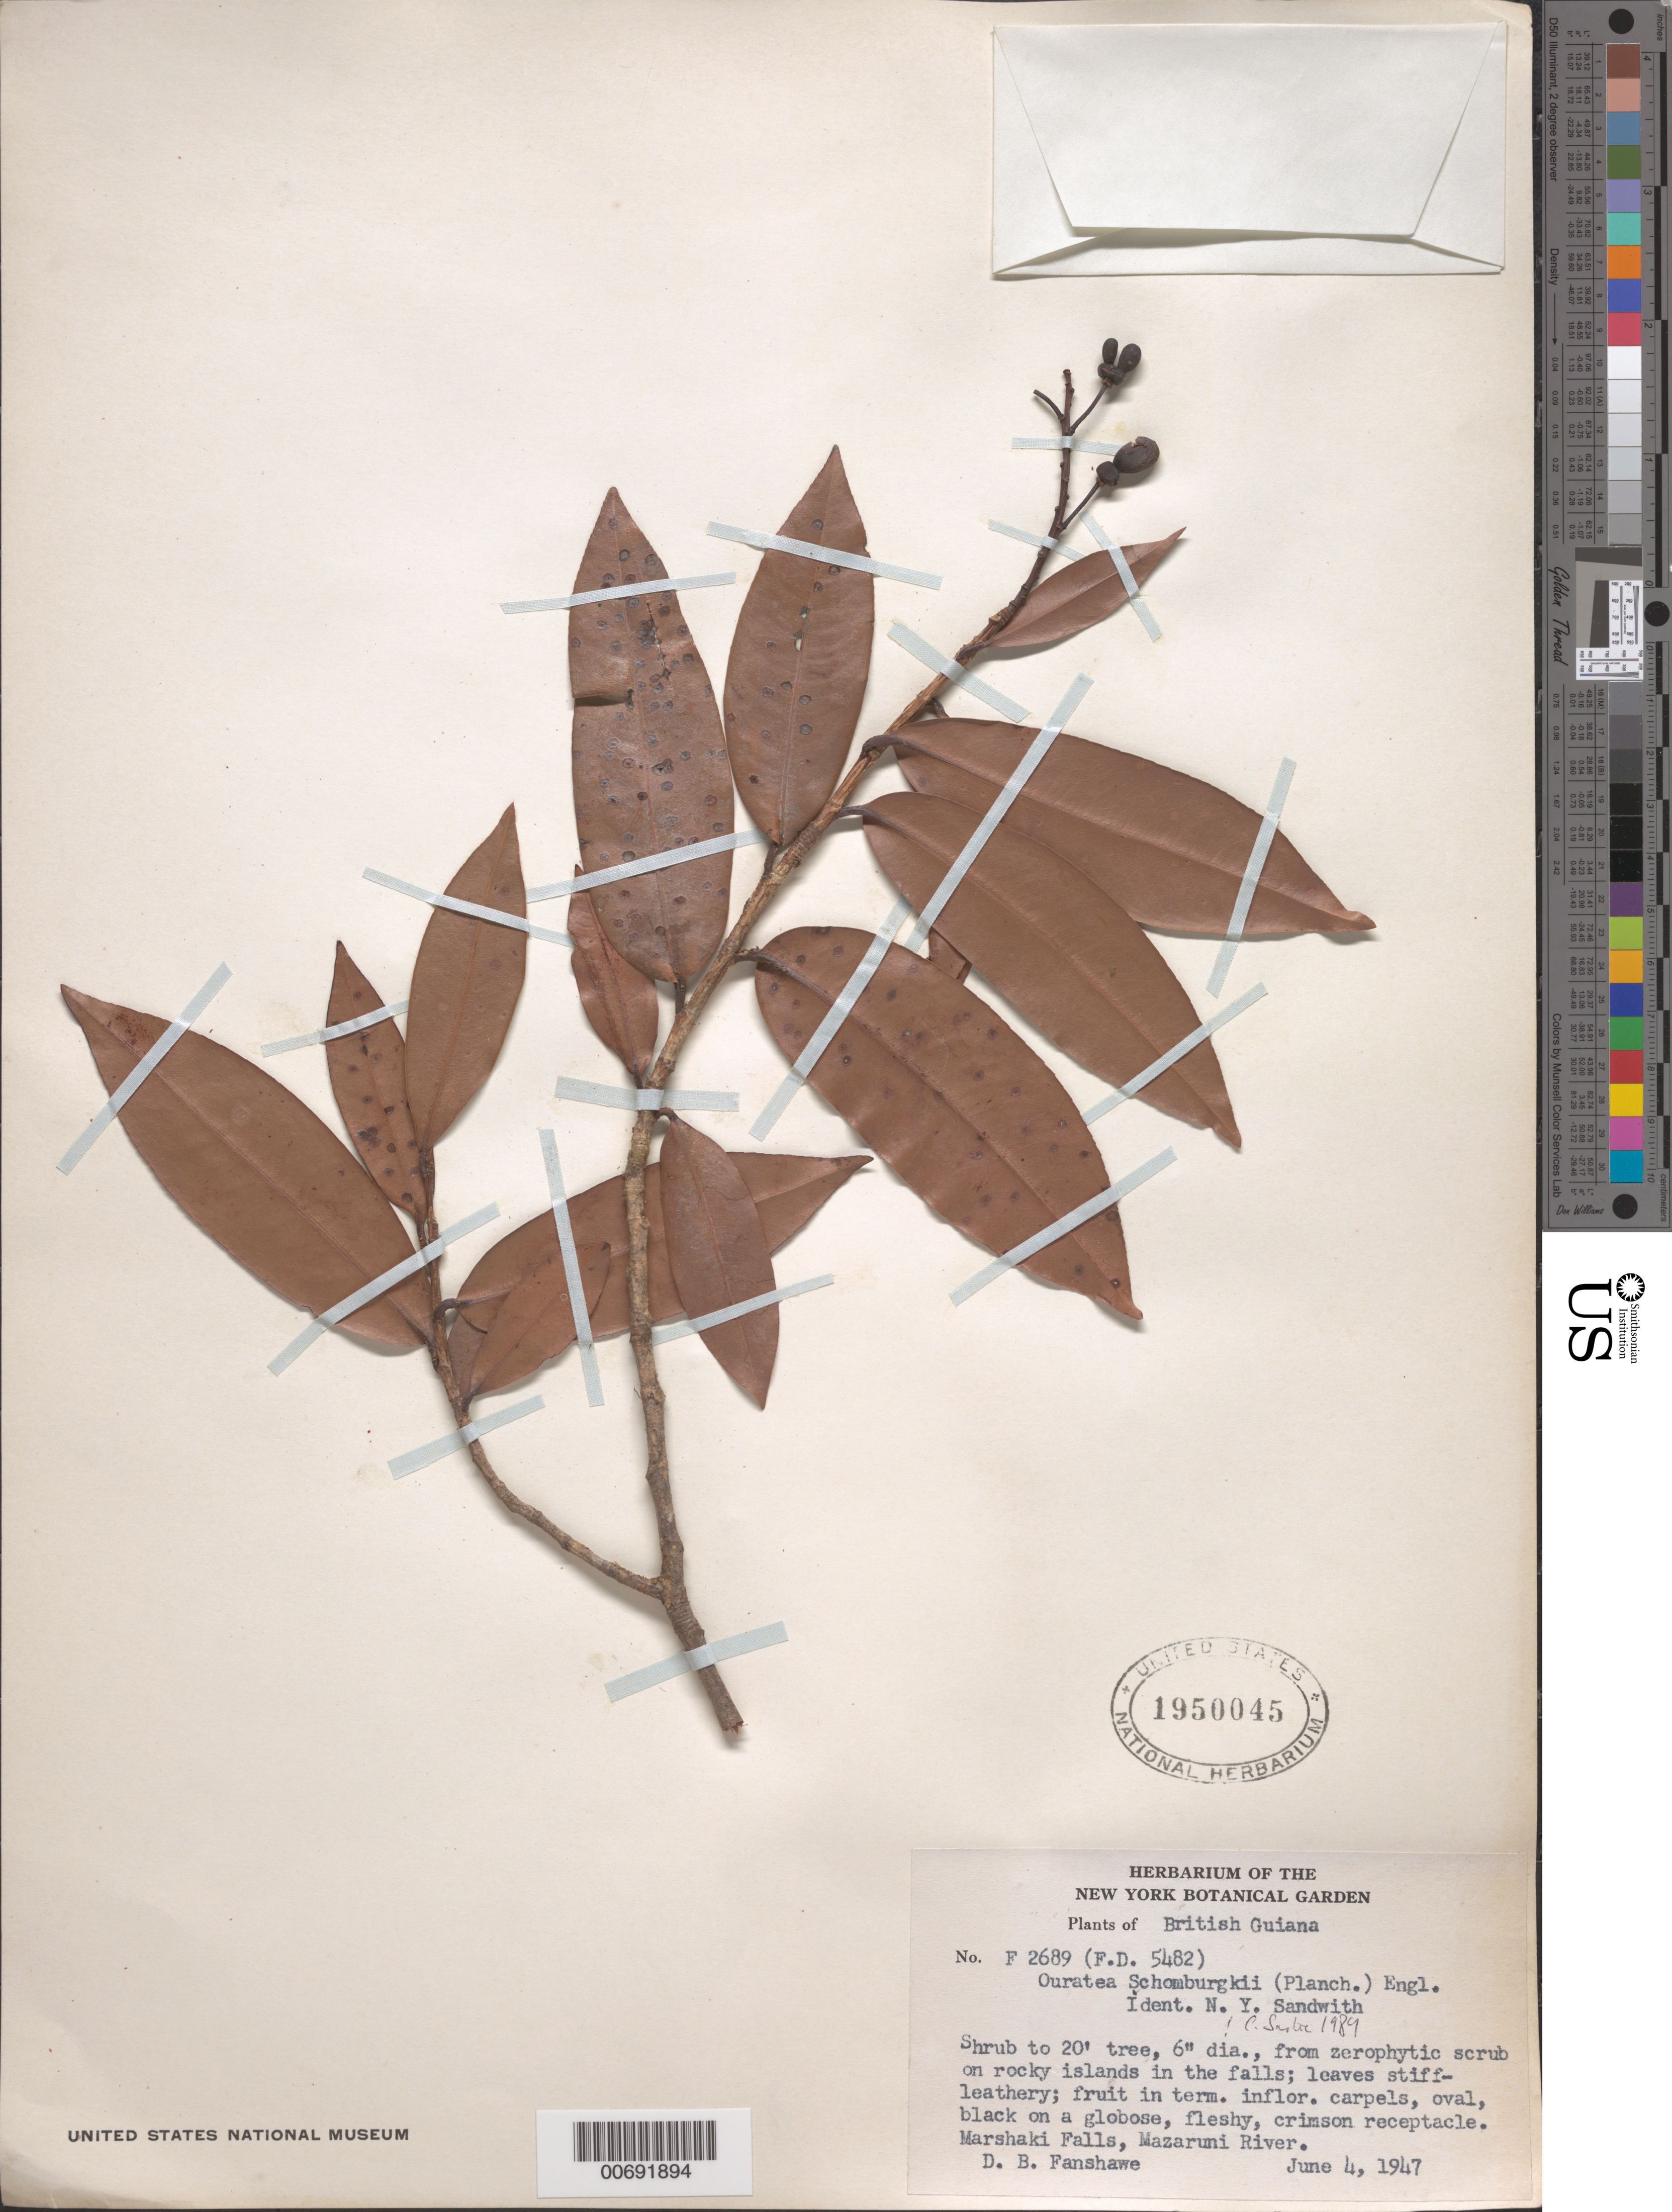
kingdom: Plantae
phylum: Tracheophyta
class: Magnoliopsida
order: Malpighiales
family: Ochnaceae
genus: Ouratea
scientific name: Ouratea schomburgkii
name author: (Planch.) Engl.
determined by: Sastre, C. H. L.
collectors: D. B. Fanshawe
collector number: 5482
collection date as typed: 4-Jun-47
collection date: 1947-06-04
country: Guyana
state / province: U. Demerara-Berbice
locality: Marshaki Falls, Mazaruni R.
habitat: Xerophytic scrub on rocky islands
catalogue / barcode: US 1950045